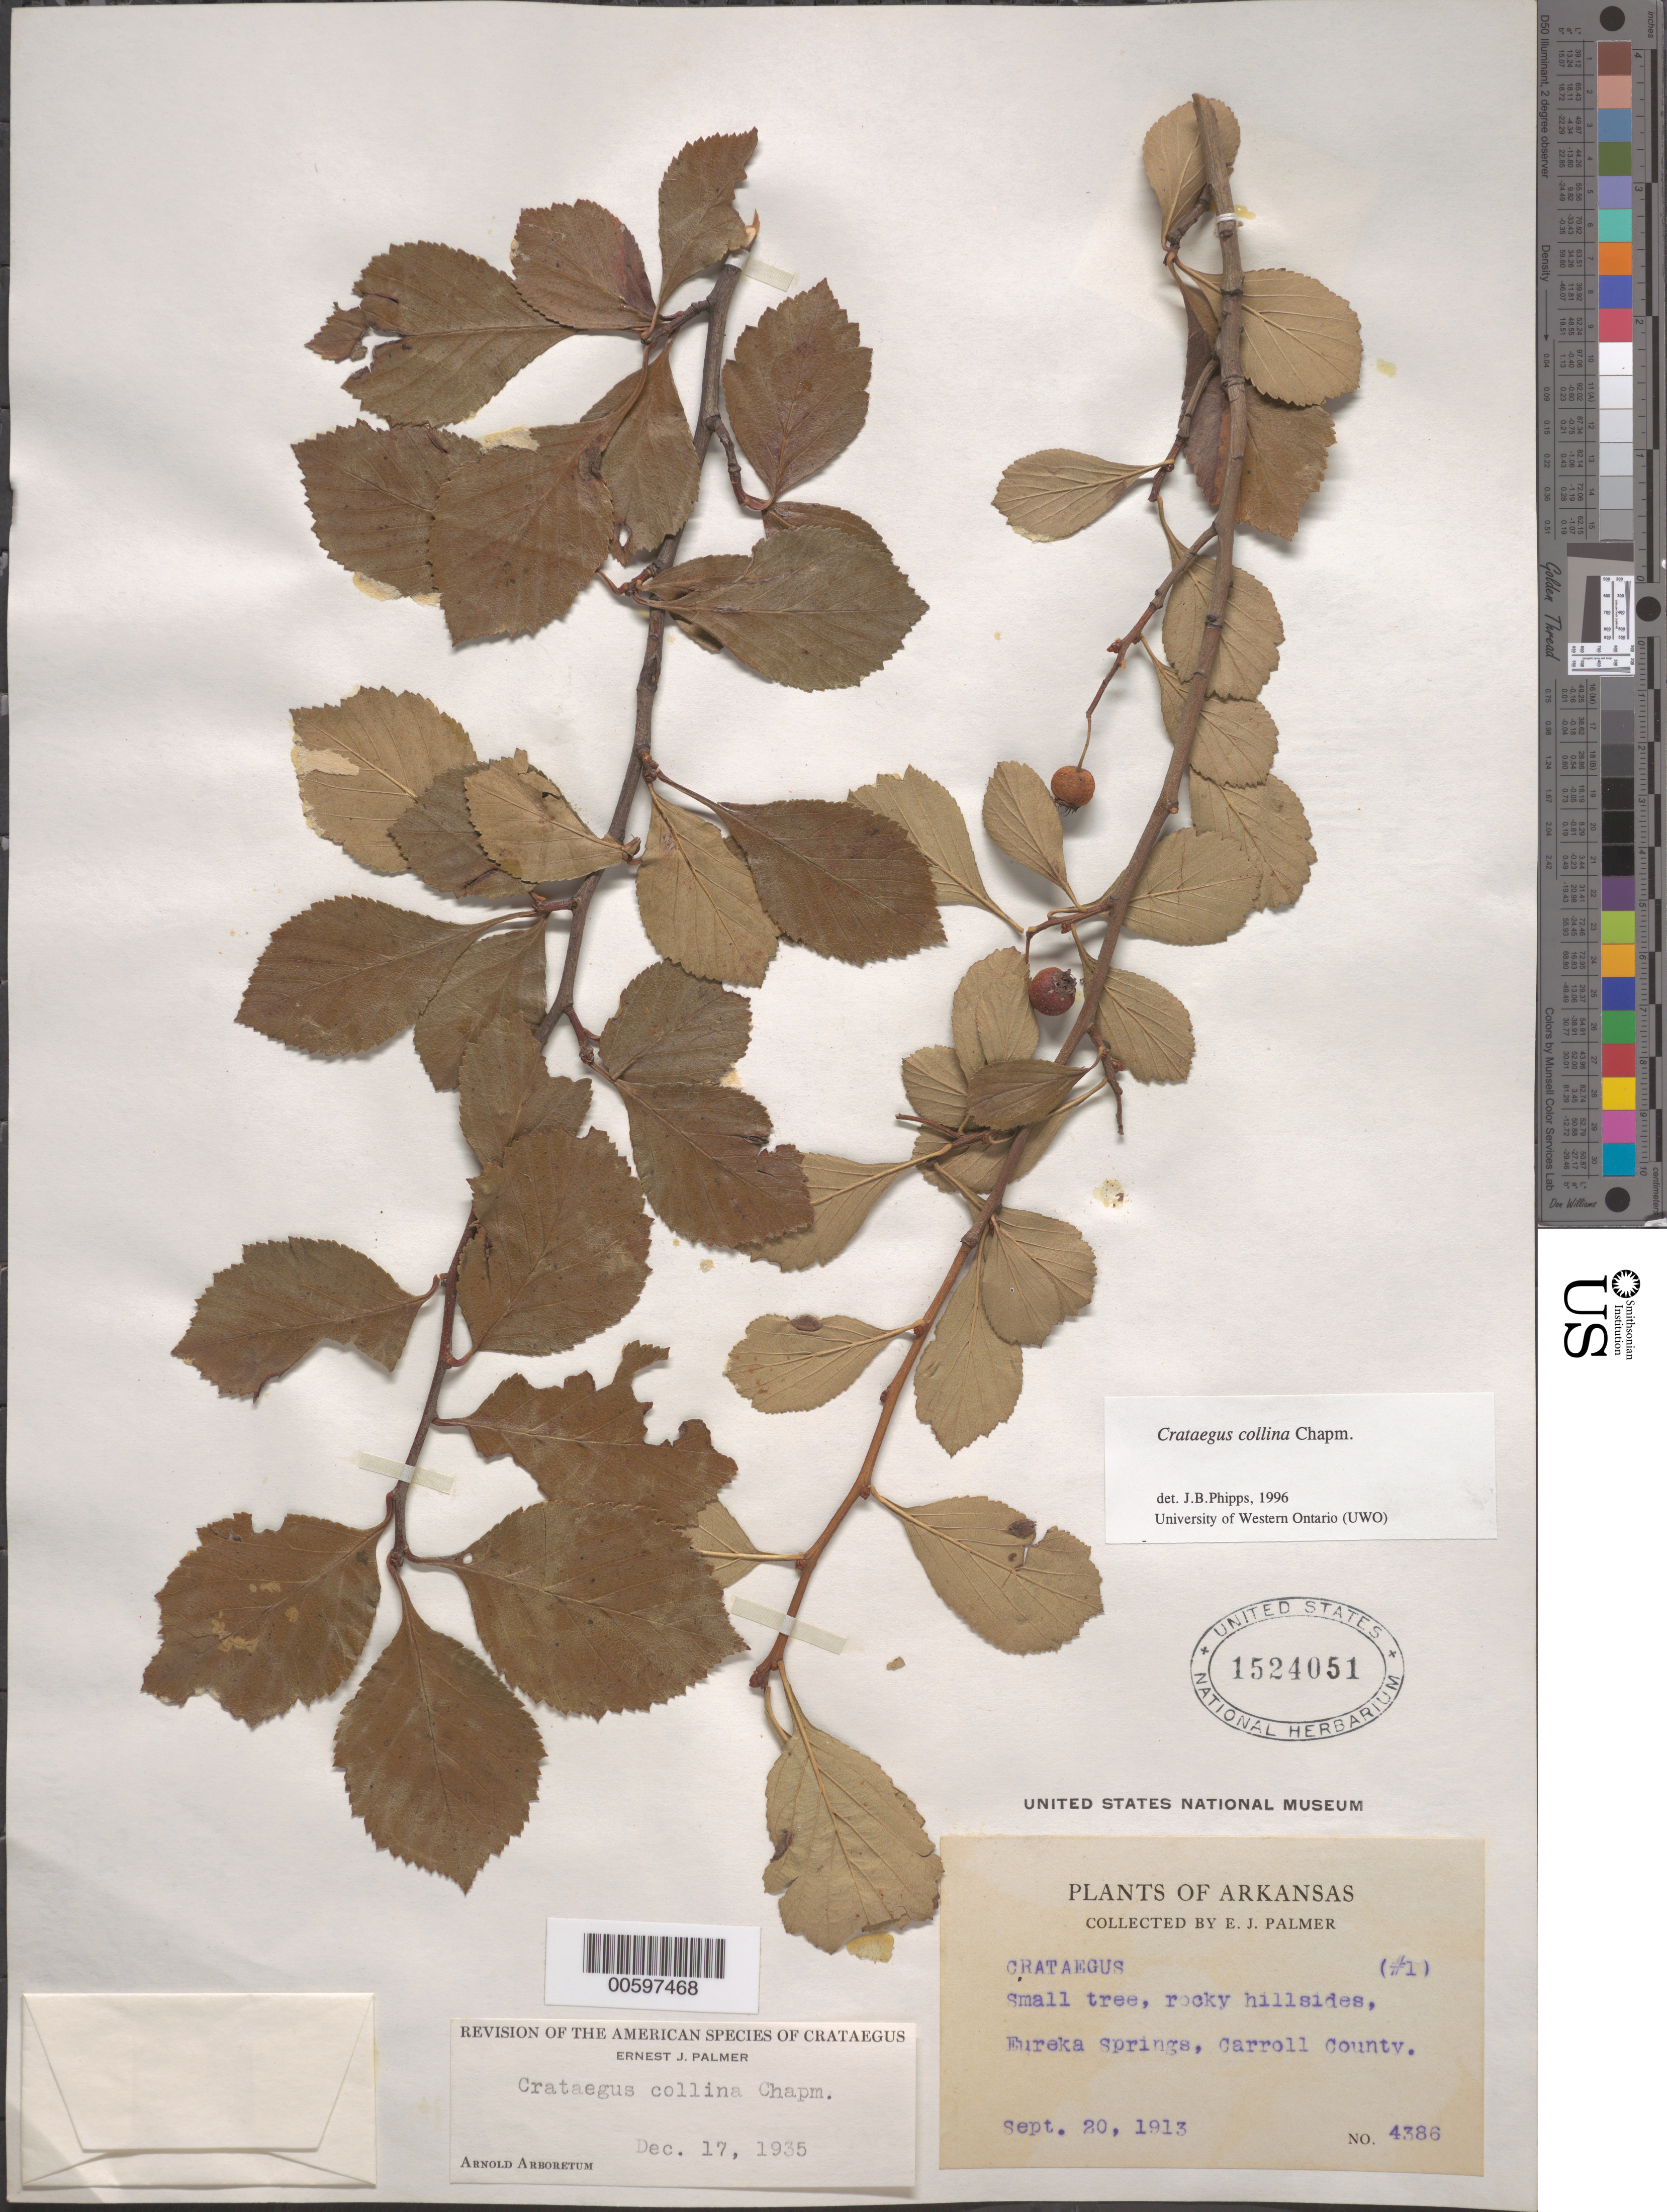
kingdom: Plantae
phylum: Tracheophyta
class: Magnoliopsida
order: Rosales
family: Rosaceae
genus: Crataegus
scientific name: Crataegus collina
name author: Chapm.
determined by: Palmer, E. J.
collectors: E. J. Palmer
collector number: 4386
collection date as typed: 20 Sep 1913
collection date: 1913-09-20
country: United States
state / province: Arkansas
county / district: Carroll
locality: Eureka Springs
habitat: rocky hillsides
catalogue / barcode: US 1524051